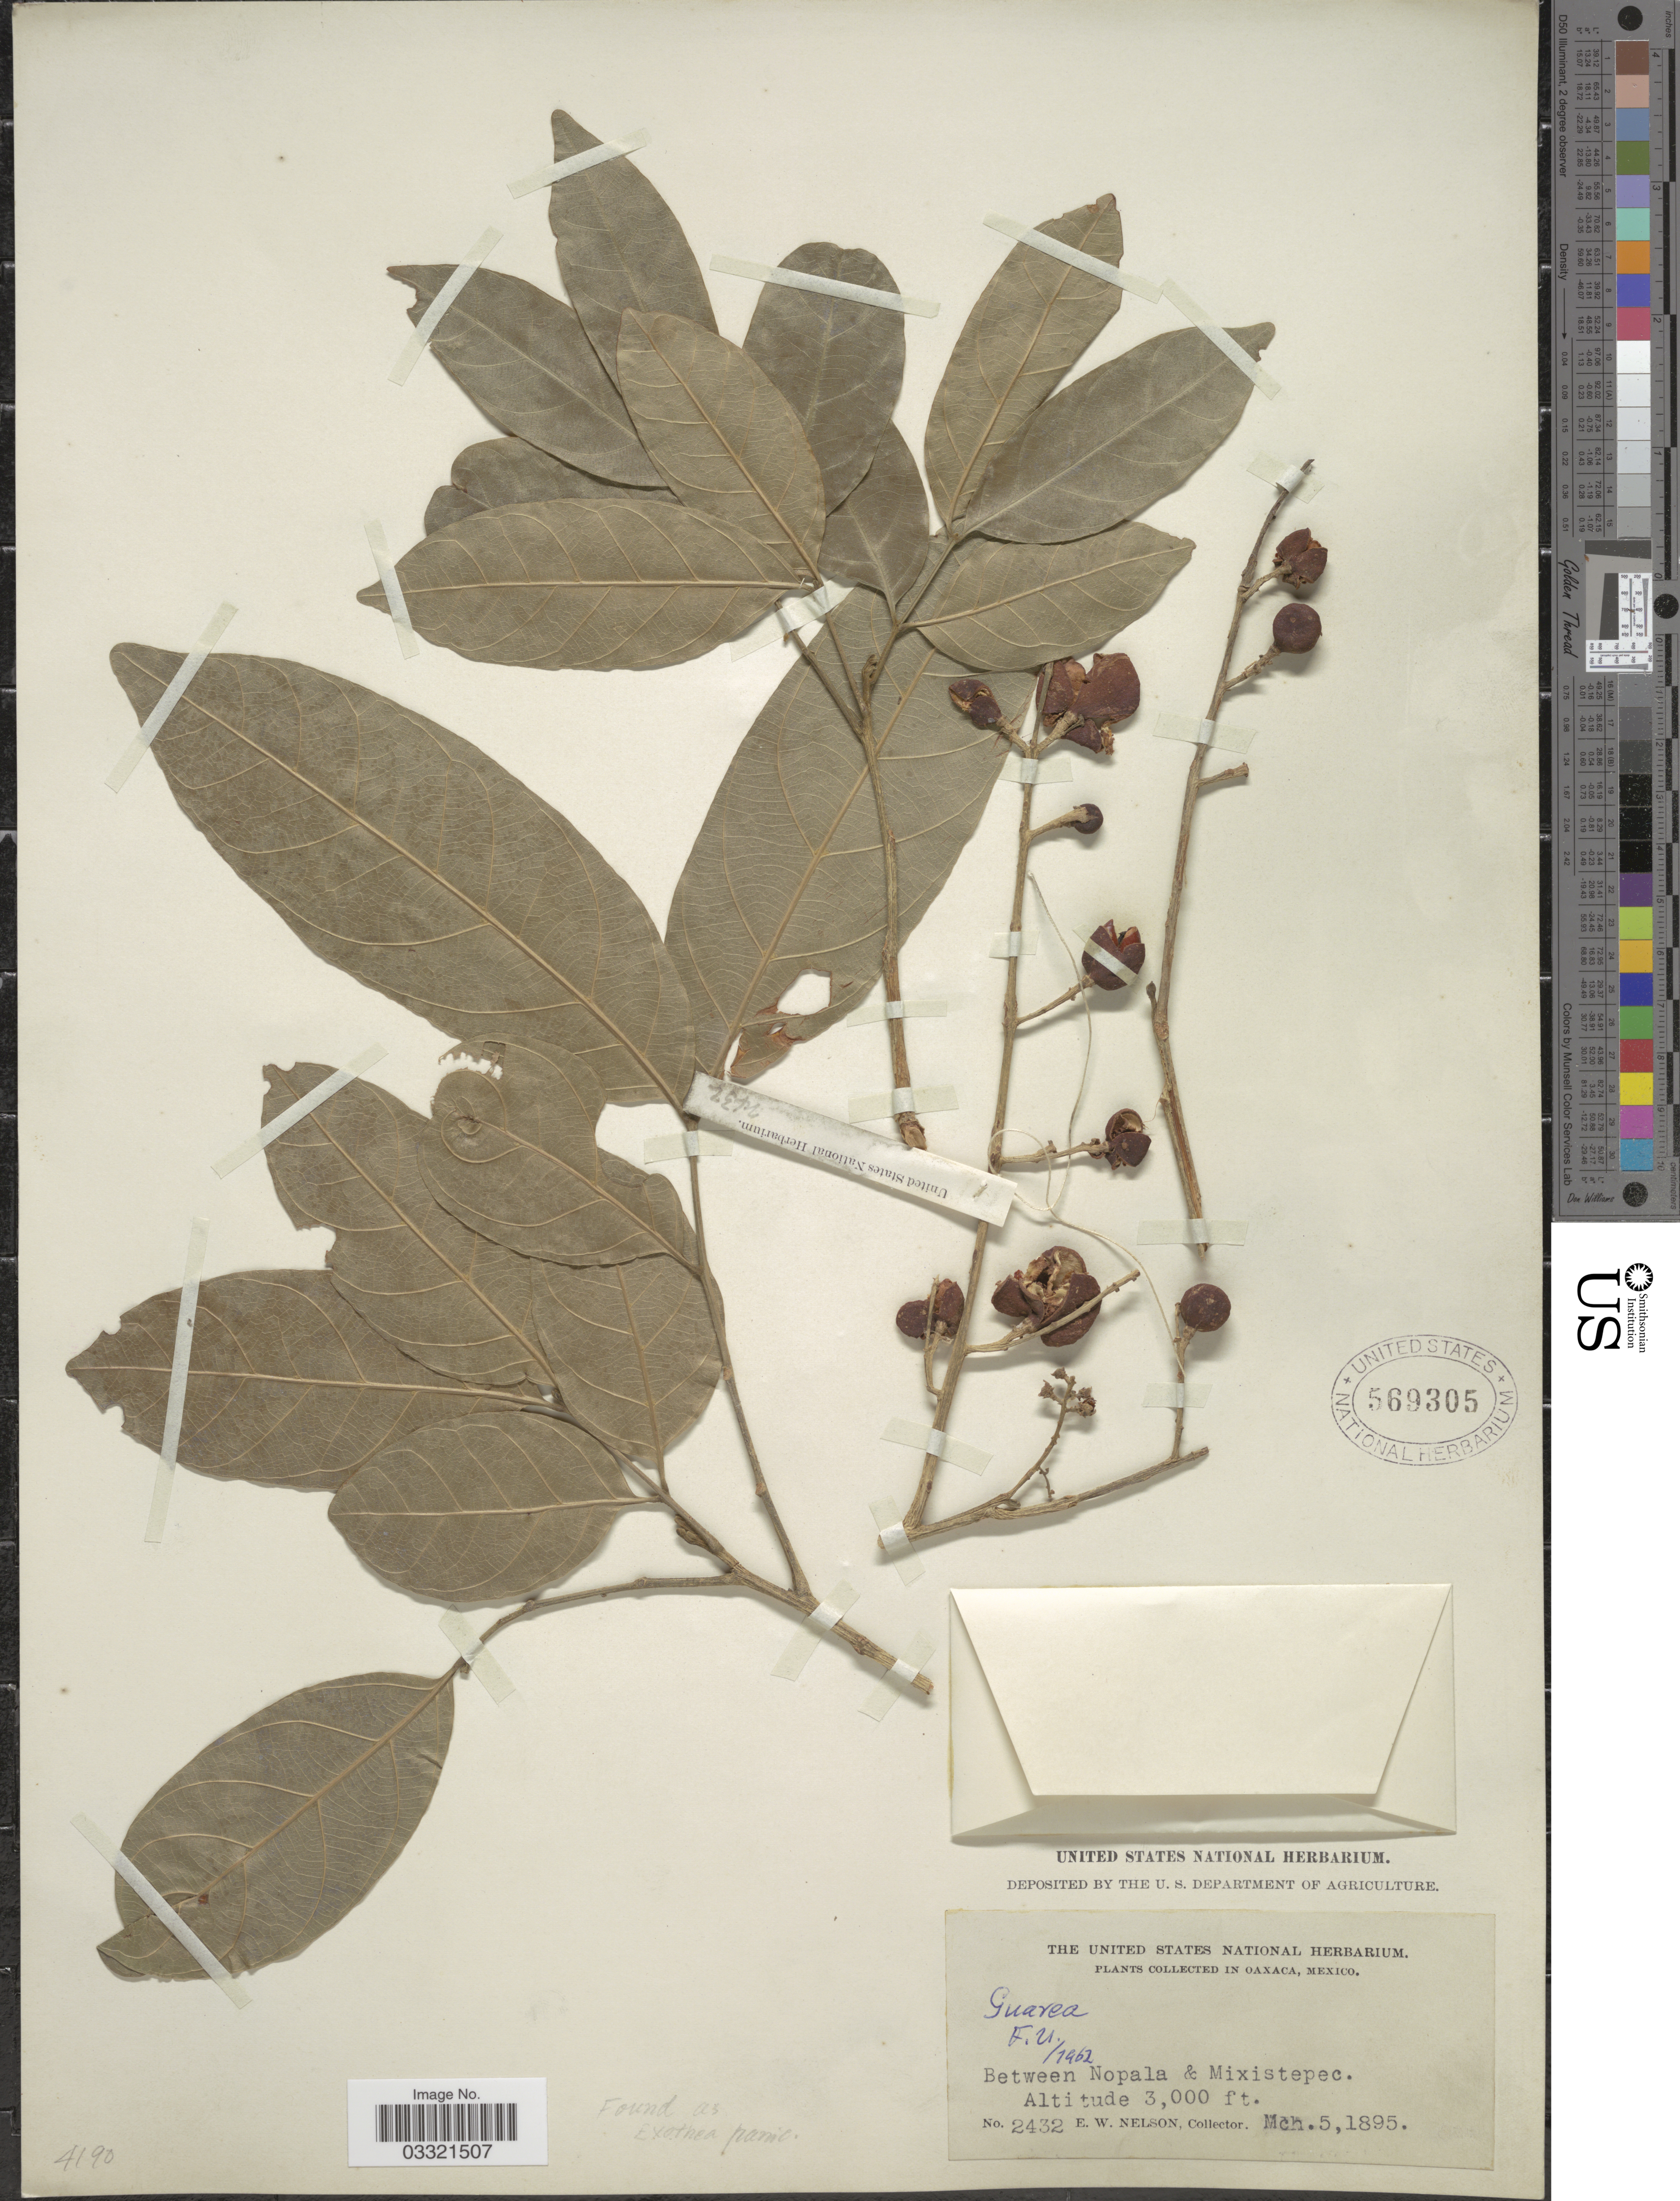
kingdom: Plantae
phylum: Tracheophyta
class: Magnoliopsida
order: Sapindales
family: Meliaceae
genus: Guarea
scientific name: Guarea sp.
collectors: E. W. Nelson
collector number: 2432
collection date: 1895-03-05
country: Mexico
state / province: Oaxaca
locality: Between Nopala & Mixistepec.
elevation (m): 914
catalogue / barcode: US 569305